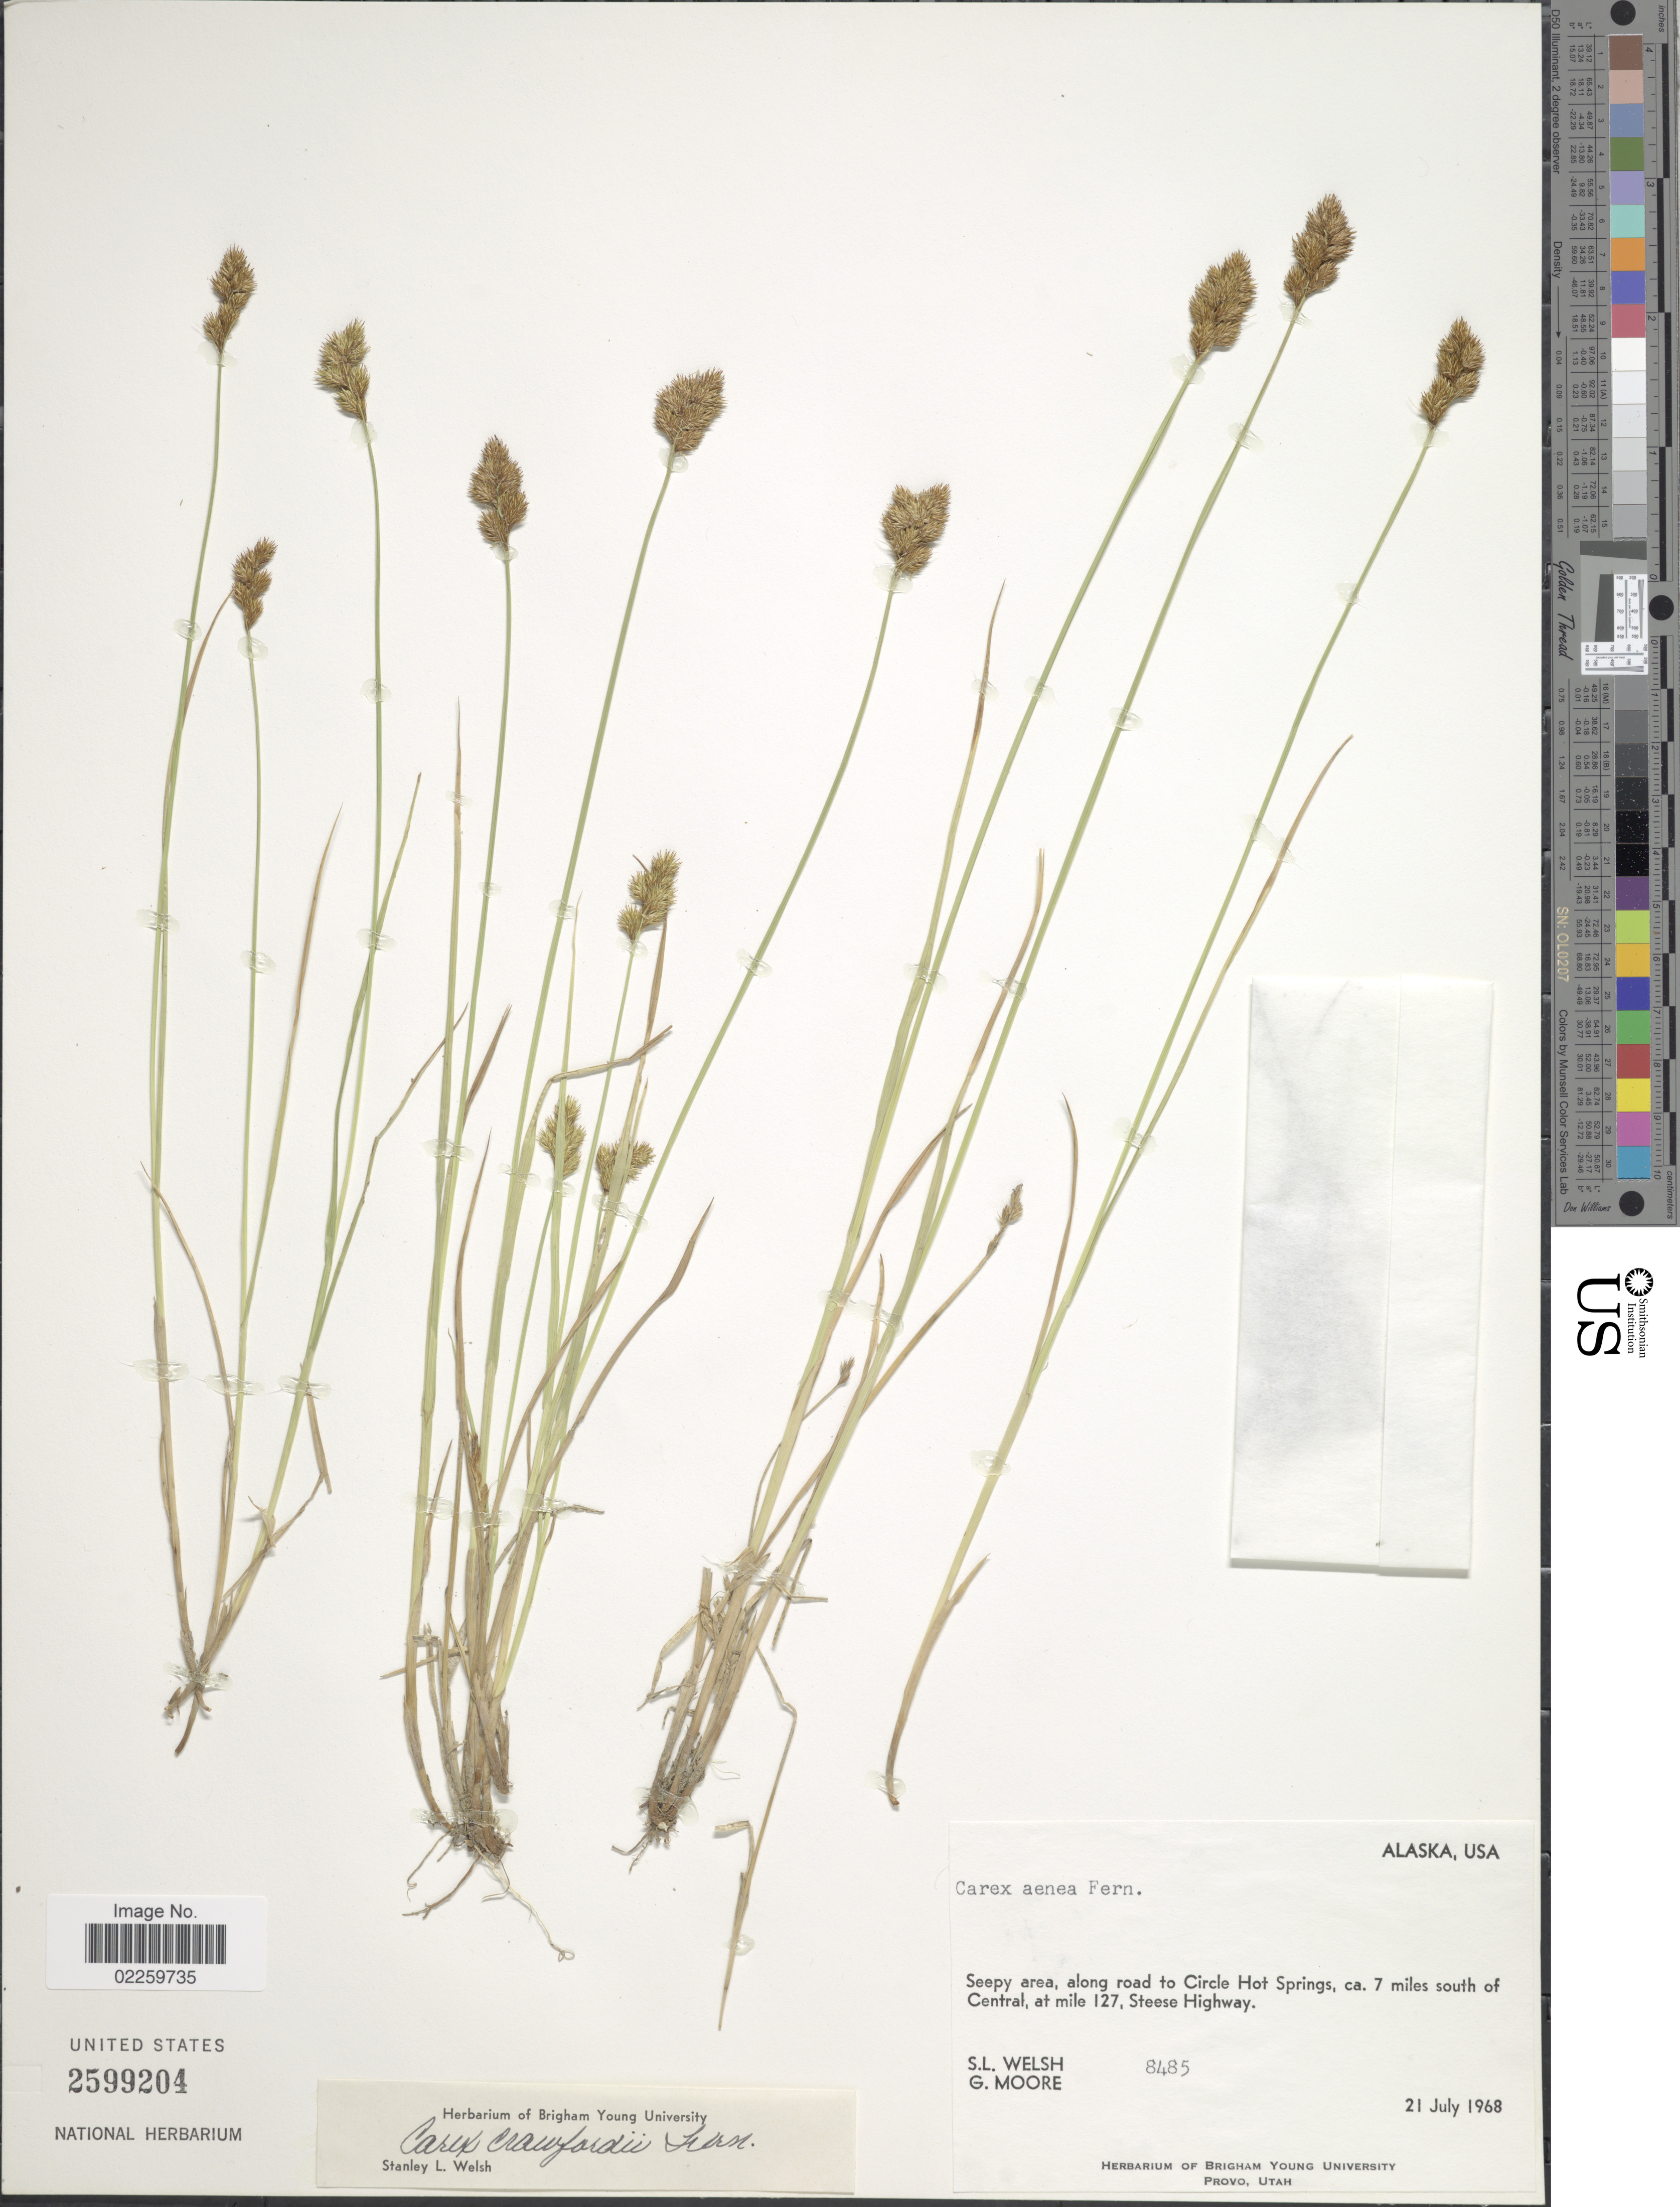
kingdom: Plantae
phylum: Tracheophyta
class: Liliopsida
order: Poales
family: Cyperaceae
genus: Carex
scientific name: Carex crawfordii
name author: Fernald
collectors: S. Welsh & G. Moore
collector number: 8485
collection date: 1968-07-21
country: United States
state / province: Alaska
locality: Seepy area, along road to Circle Hot Springs, ca. 7 miles south of Central, at mile 127, Steese Highway.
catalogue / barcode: US 2599204